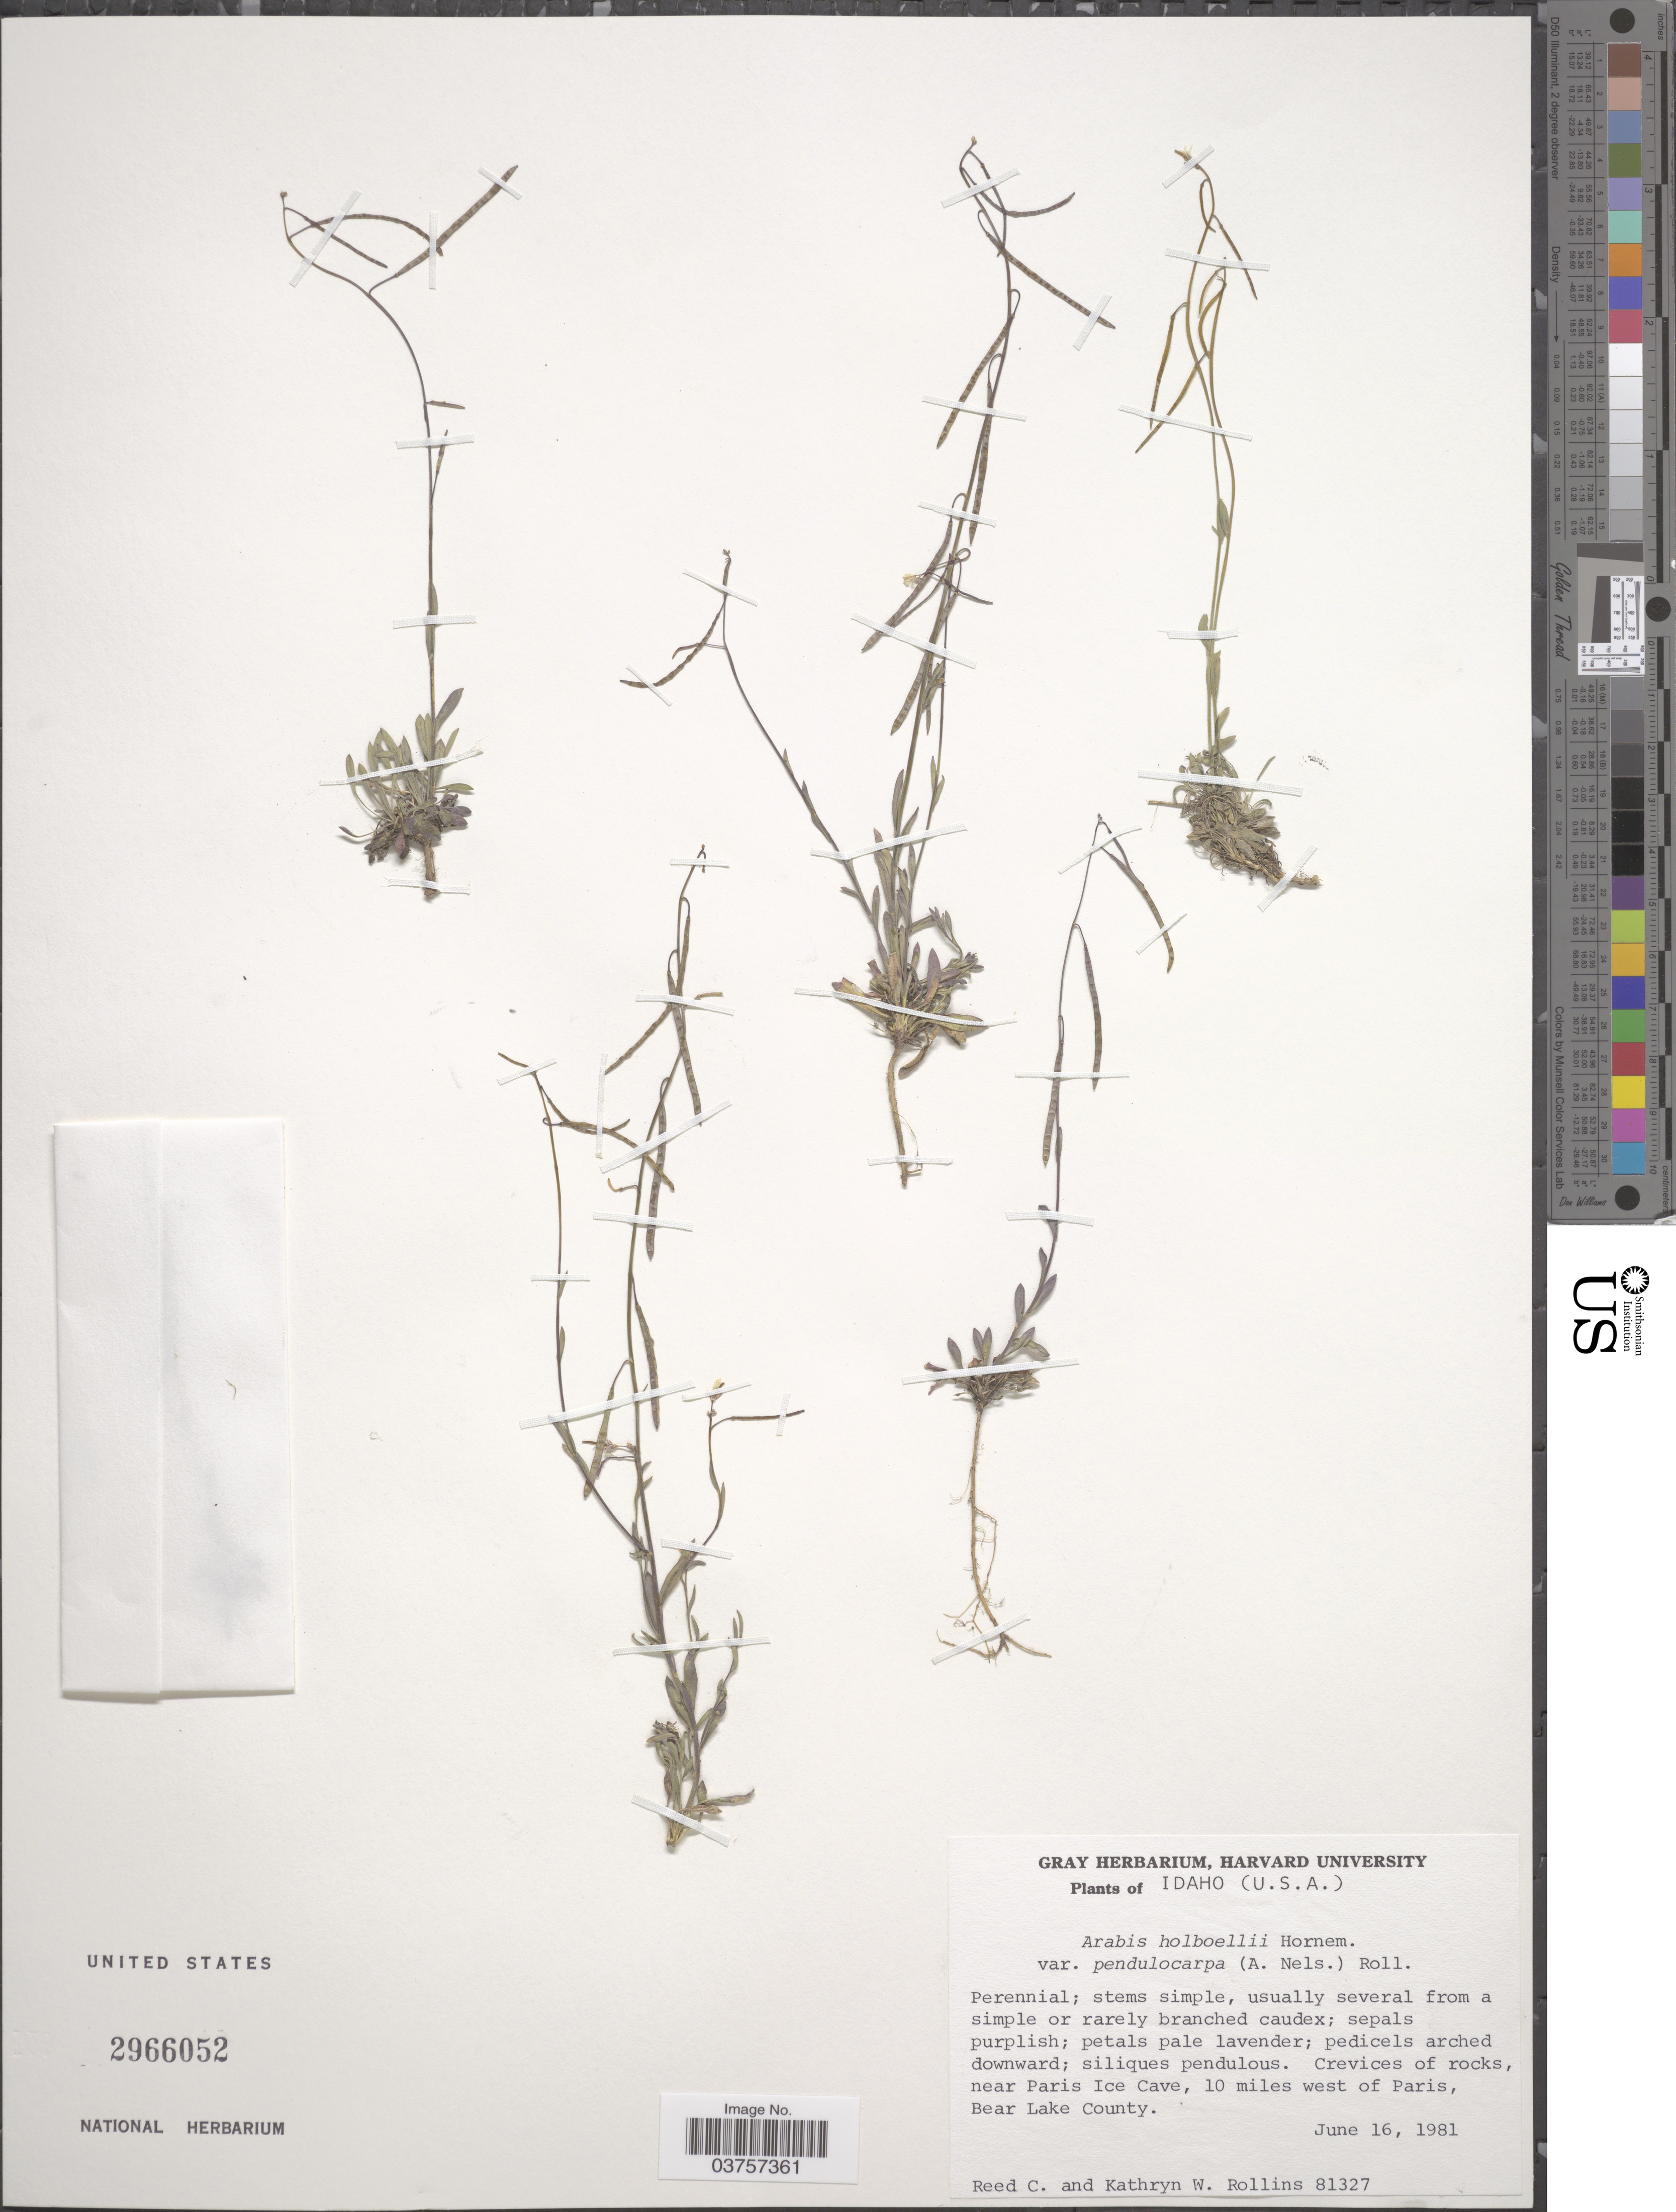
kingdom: Plantae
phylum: Tracheophyta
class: Magnoliopsida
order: Brassicales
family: Brassicaceae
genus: Arabis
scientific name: Arabis holboellii var. pendulocarpa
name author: (A. Nelson) Rollins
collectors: R. C. Rollins & K. W. Rollins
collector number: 81327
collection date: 1981-06-16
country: United States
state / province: Idaho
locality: Near Paris Ice Cave, 10 miles west of Paris, Bear Lake County.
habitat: crevices of rocks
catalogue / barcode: US 2966052